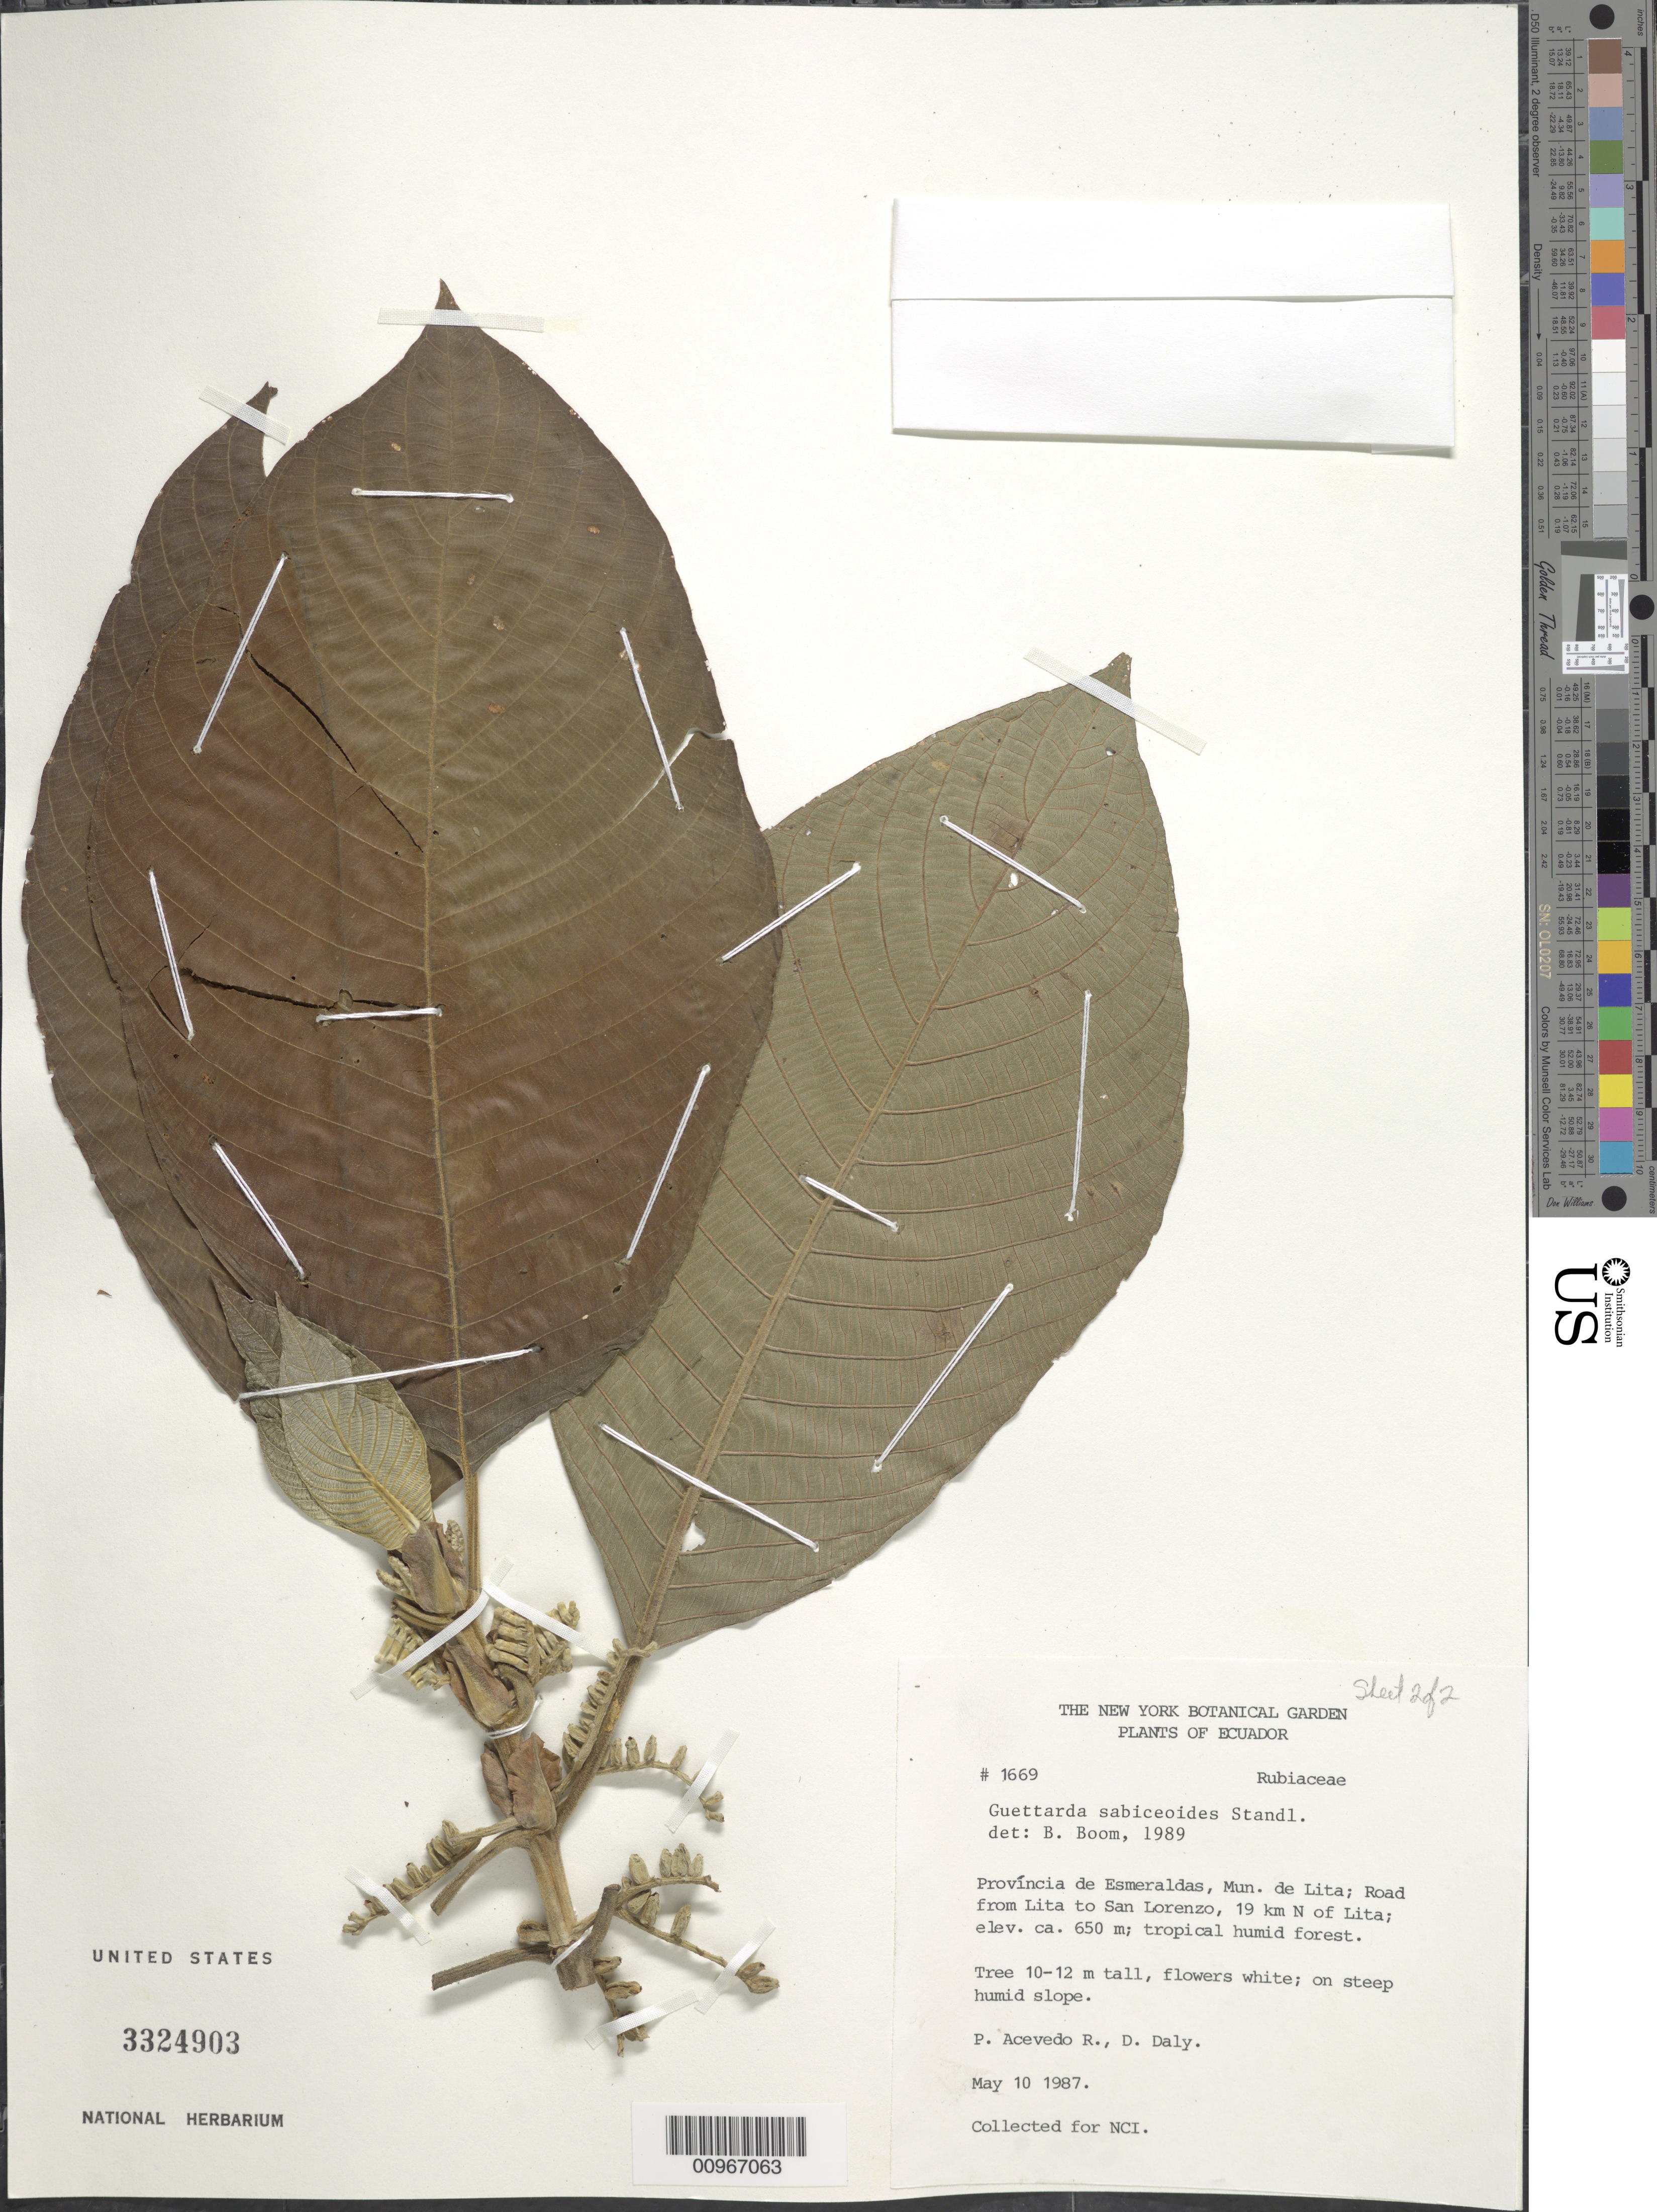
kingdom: Plantae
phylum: Tracheophyta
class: Magnoliopsida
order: Gentianales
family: Rubiaceae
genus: Guettarda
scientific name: Guettarda sabiceoides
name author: Standl.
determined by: Bloom, B. M.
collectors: P. Acevedo-Rodr. & D. C. Daly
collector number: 1669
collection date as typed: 10 May 1987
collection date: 1987-05-10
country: Ecuador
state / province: Esmeraldas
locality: Provincia de Esmeraldas, carretera de Lita a Alto Tambo.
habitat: Creciendo en talud a orillas de quebrada.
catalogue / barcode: US 3324903